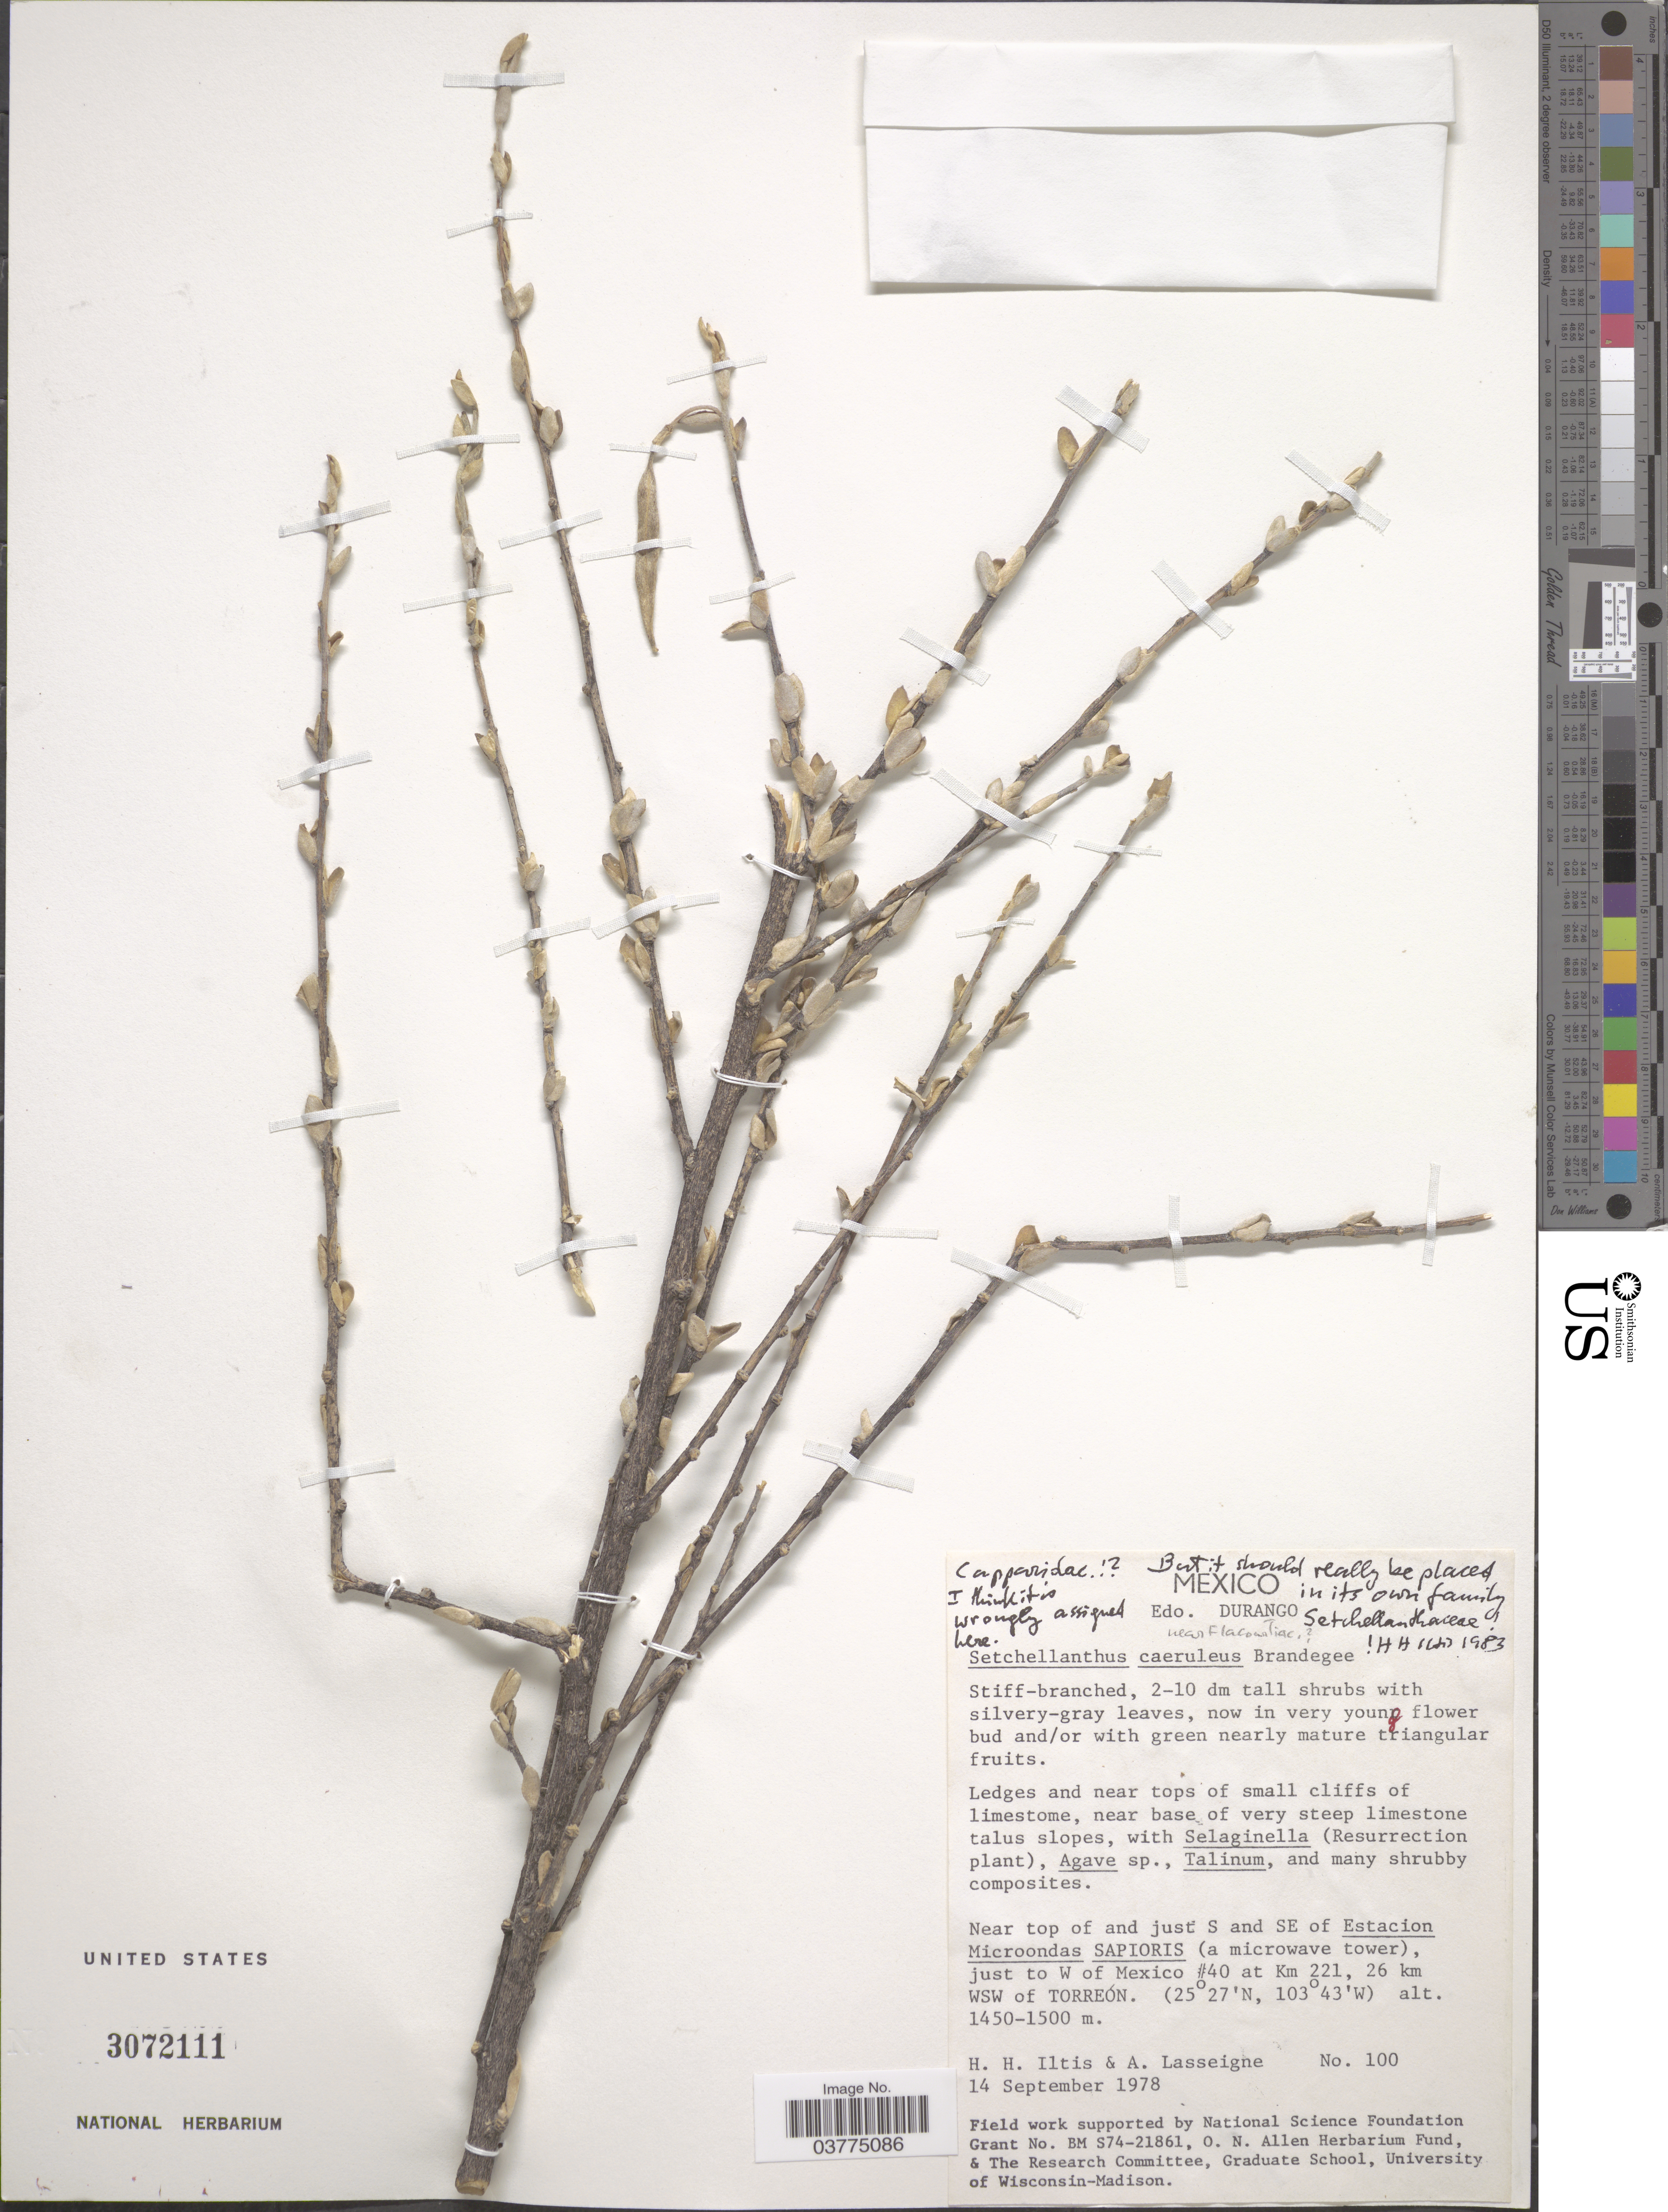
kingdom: Plantae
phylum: Tracheophyta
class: Magnoliopsida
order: Brassicales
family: Setchellanthaceae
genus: Setchellanthus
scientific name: Setchellanthus caeruleus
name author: Brandegee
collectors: H. H. Iltis & A. Lasseigne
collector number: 100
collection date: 1978-09-14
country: Mexico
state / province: Durango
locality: Near Flaconatiac [interpreted]. Near top of and just S and SE of Estacion Microondas Sapioris (a microwave tower), just to W of Mexico #40 at Km 221, 26 km WSW of Torreón.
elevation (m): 1450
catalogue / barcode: US 3072111